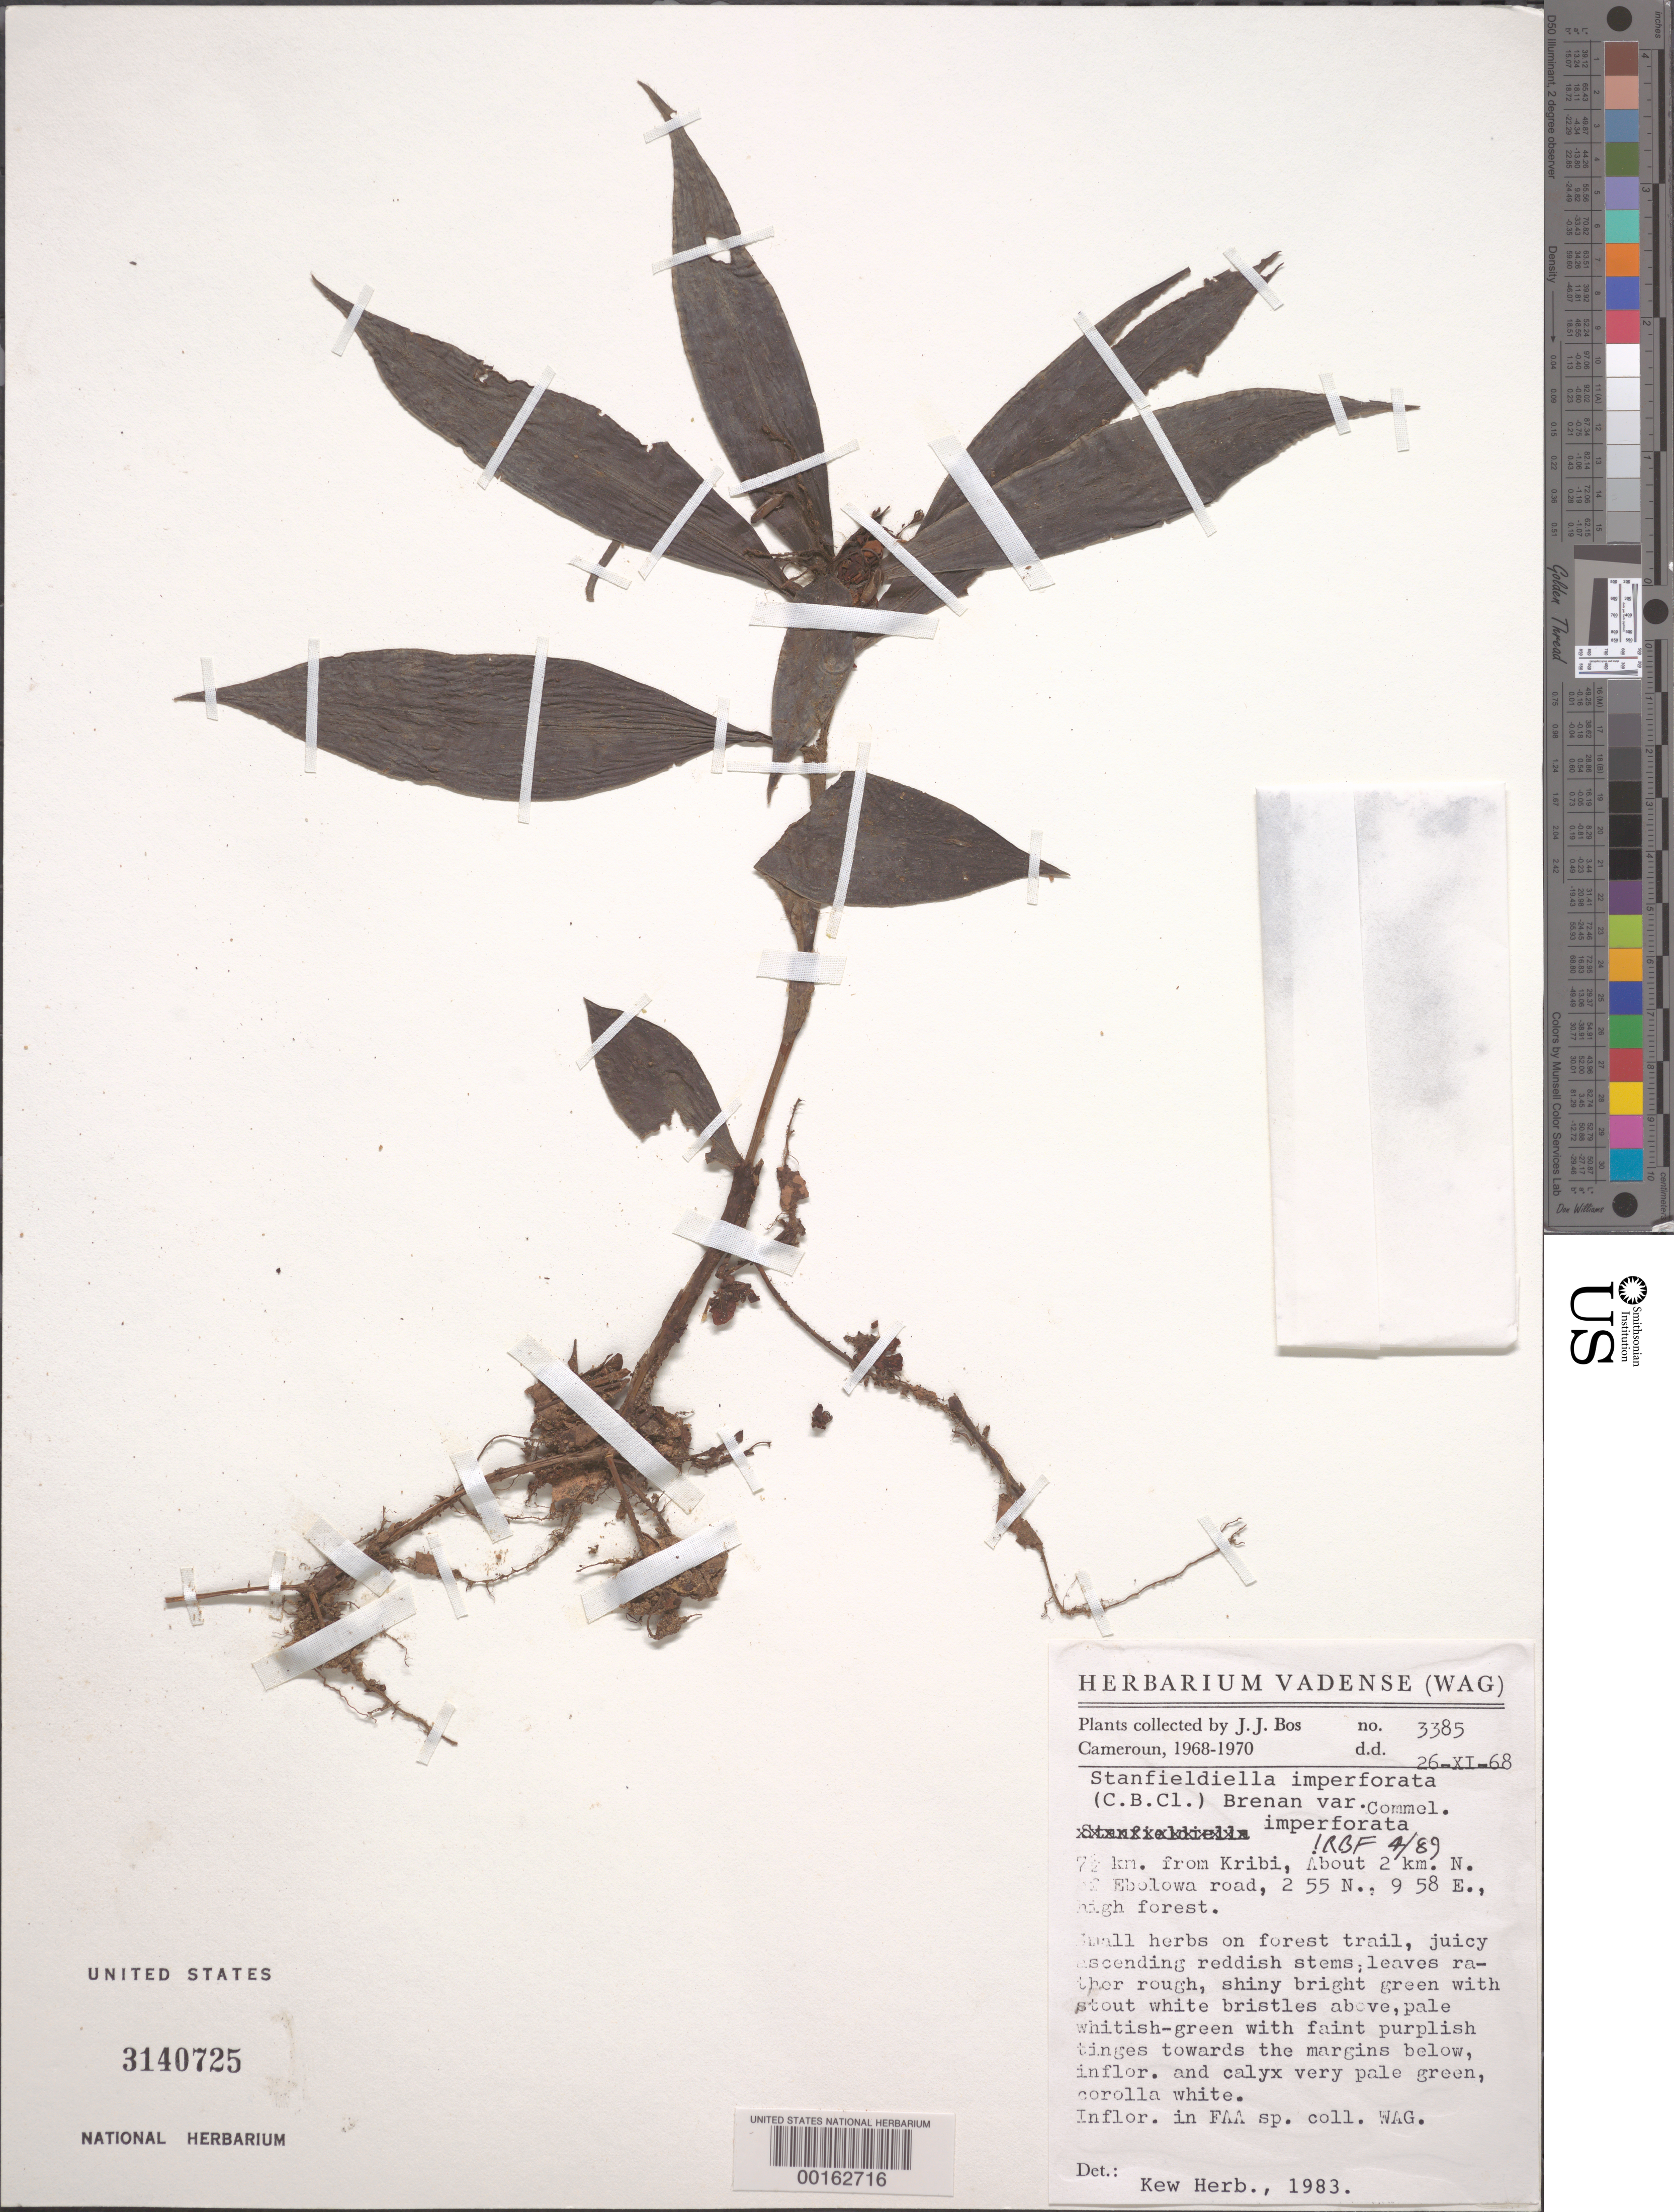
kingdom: Plantae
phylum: Tracheophyta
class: Liliopsida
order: Commelinales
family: Commelinaceae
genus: Stanfieldiella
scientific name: Stanfieldiella imperforata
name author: (C.B. Clarke) Brenan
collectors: J. J. Bos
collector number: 3385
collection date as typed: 26 Nov 1968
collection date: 1968-11-26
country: Cameroon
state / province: Sud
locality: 7 km from kribi, ebolowa road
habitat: High forest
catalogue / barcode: US 3140725